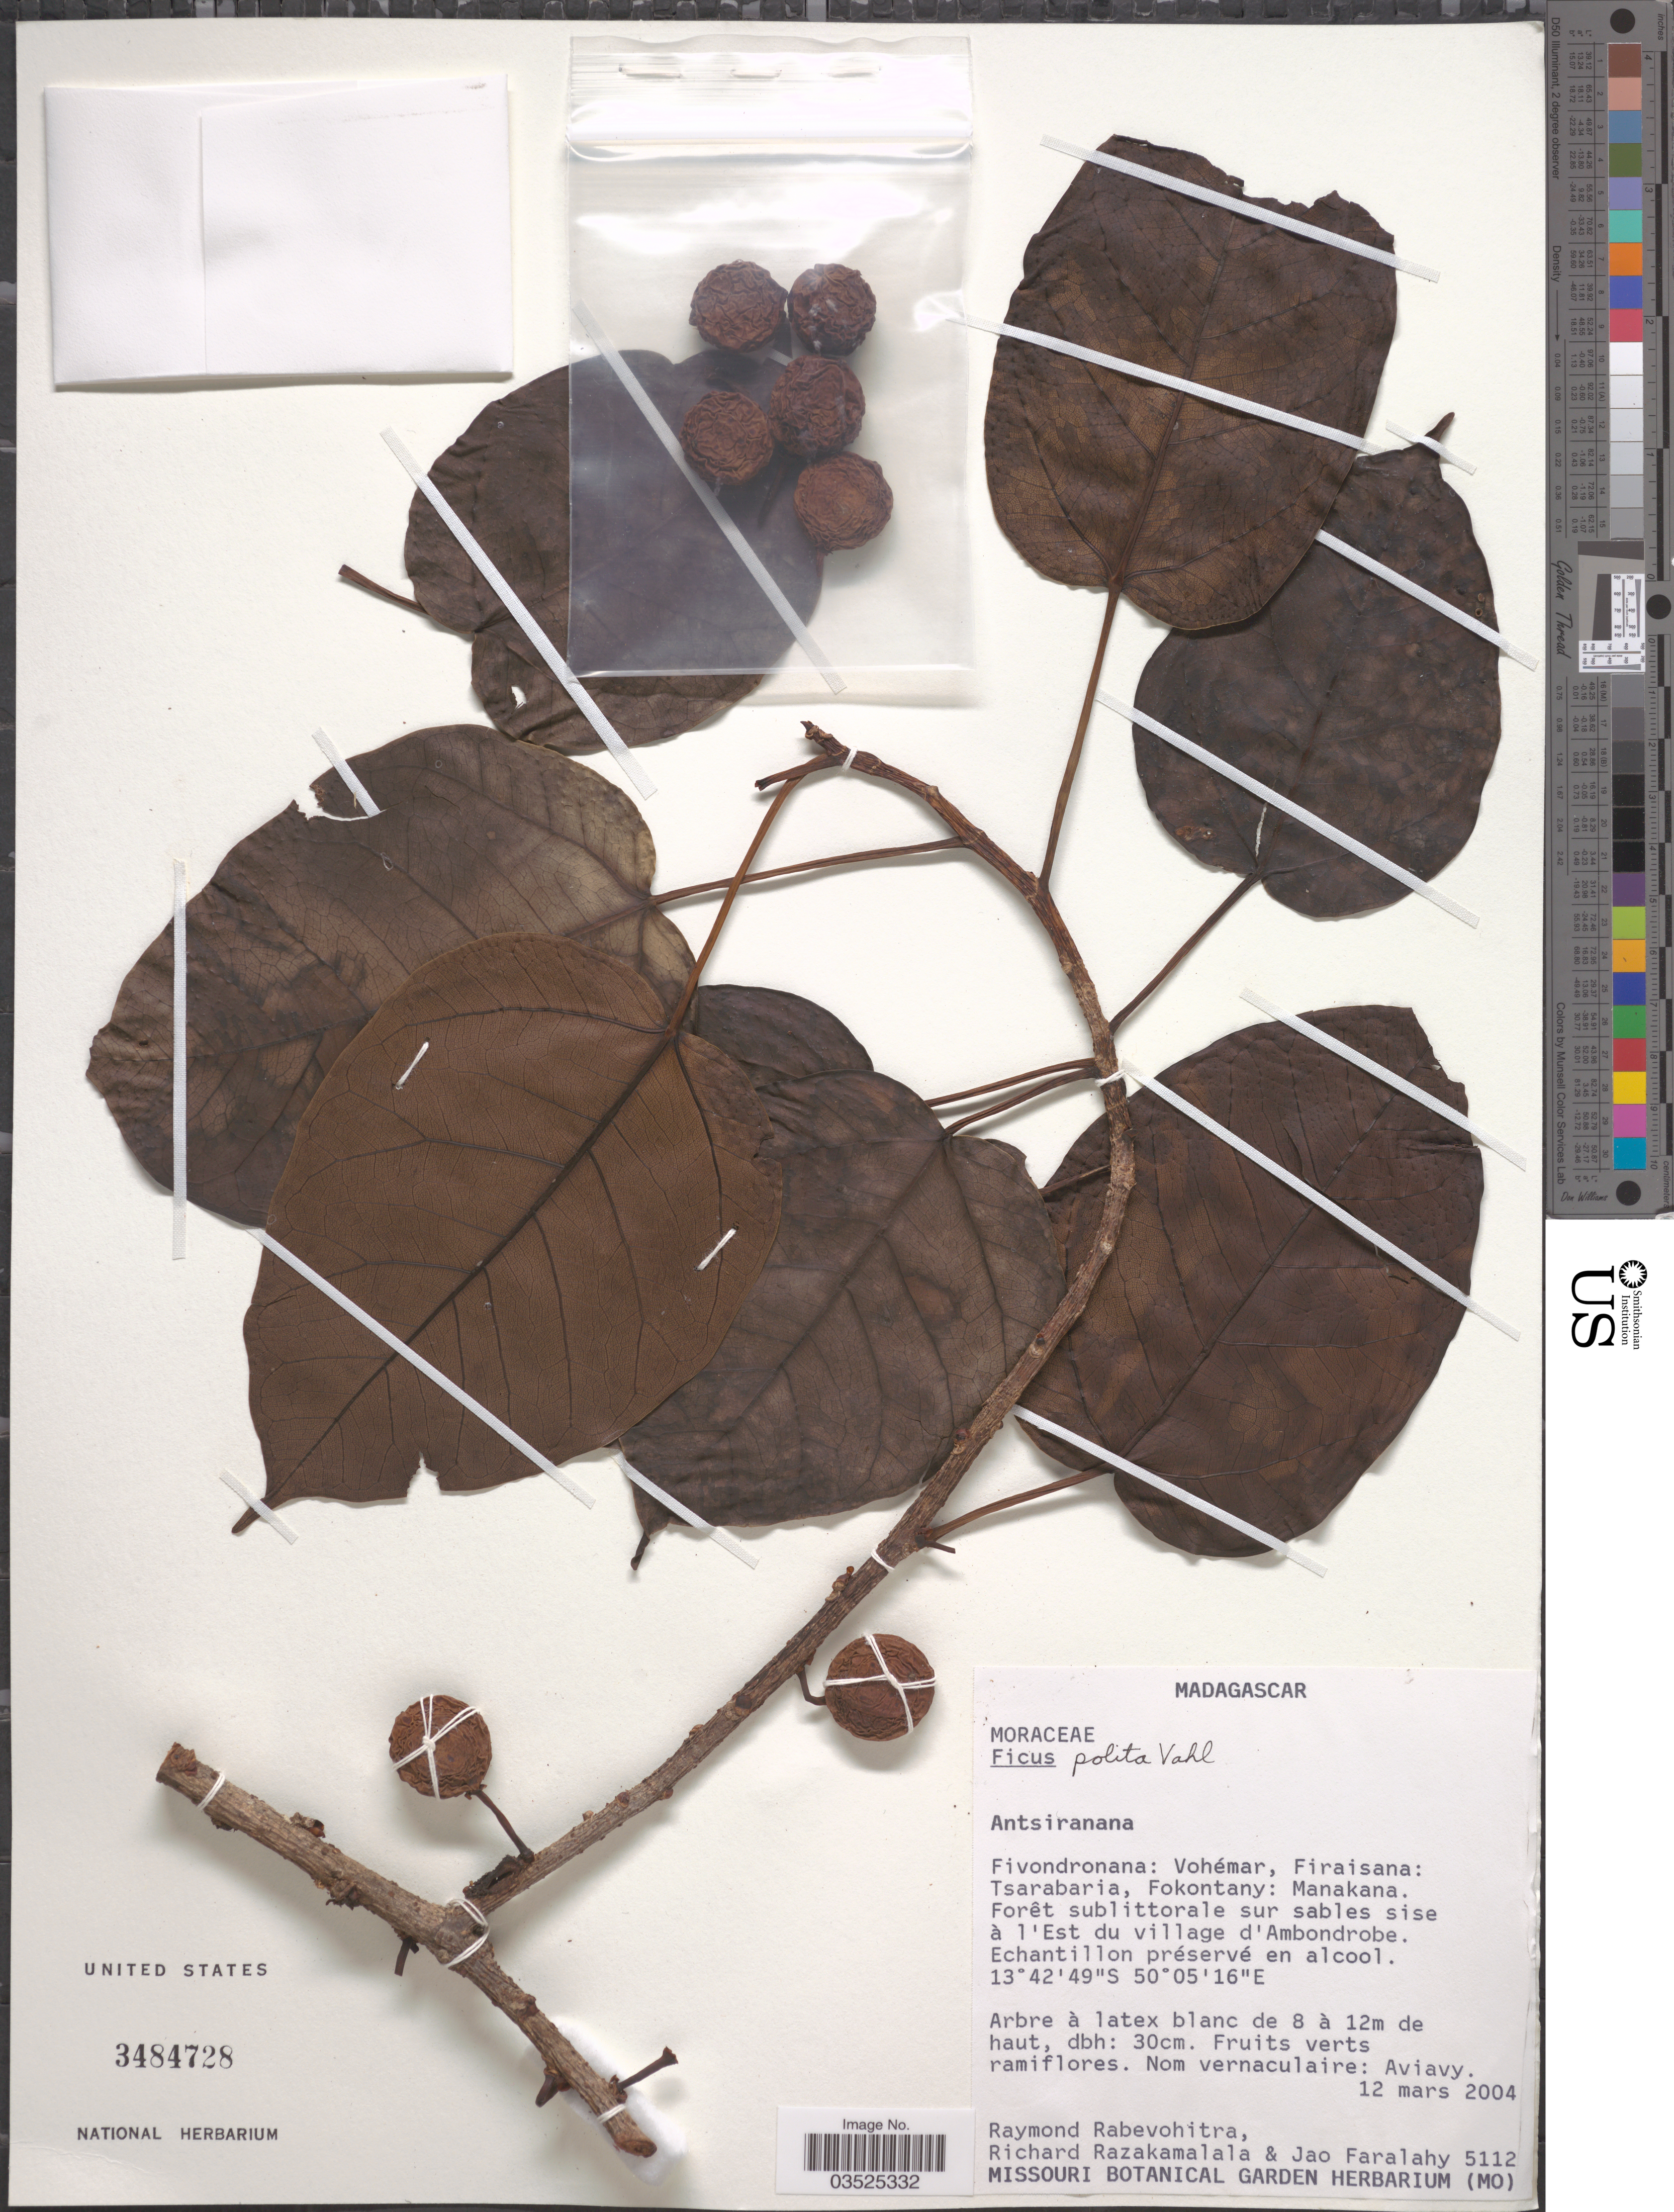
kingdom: Plantae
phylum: Tracheophyta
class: Magnoliopsida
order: Rosales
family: Moraceae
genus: Ficus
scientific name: Ficus polita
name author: Vahl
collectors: R. Rabevohitra, R. Razakamalala & J. Faralahy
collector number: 5112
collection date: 2004-03-12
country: Madagascar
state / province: Sava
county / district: Vohémar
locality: Fivondronana: Vohémar, Firaisana: Tsarabaria, Fokontany: Manakana. Forêt sublittorale sur sables sise à l'Est du village d'Ambondrobe.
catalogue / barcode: US 3484728